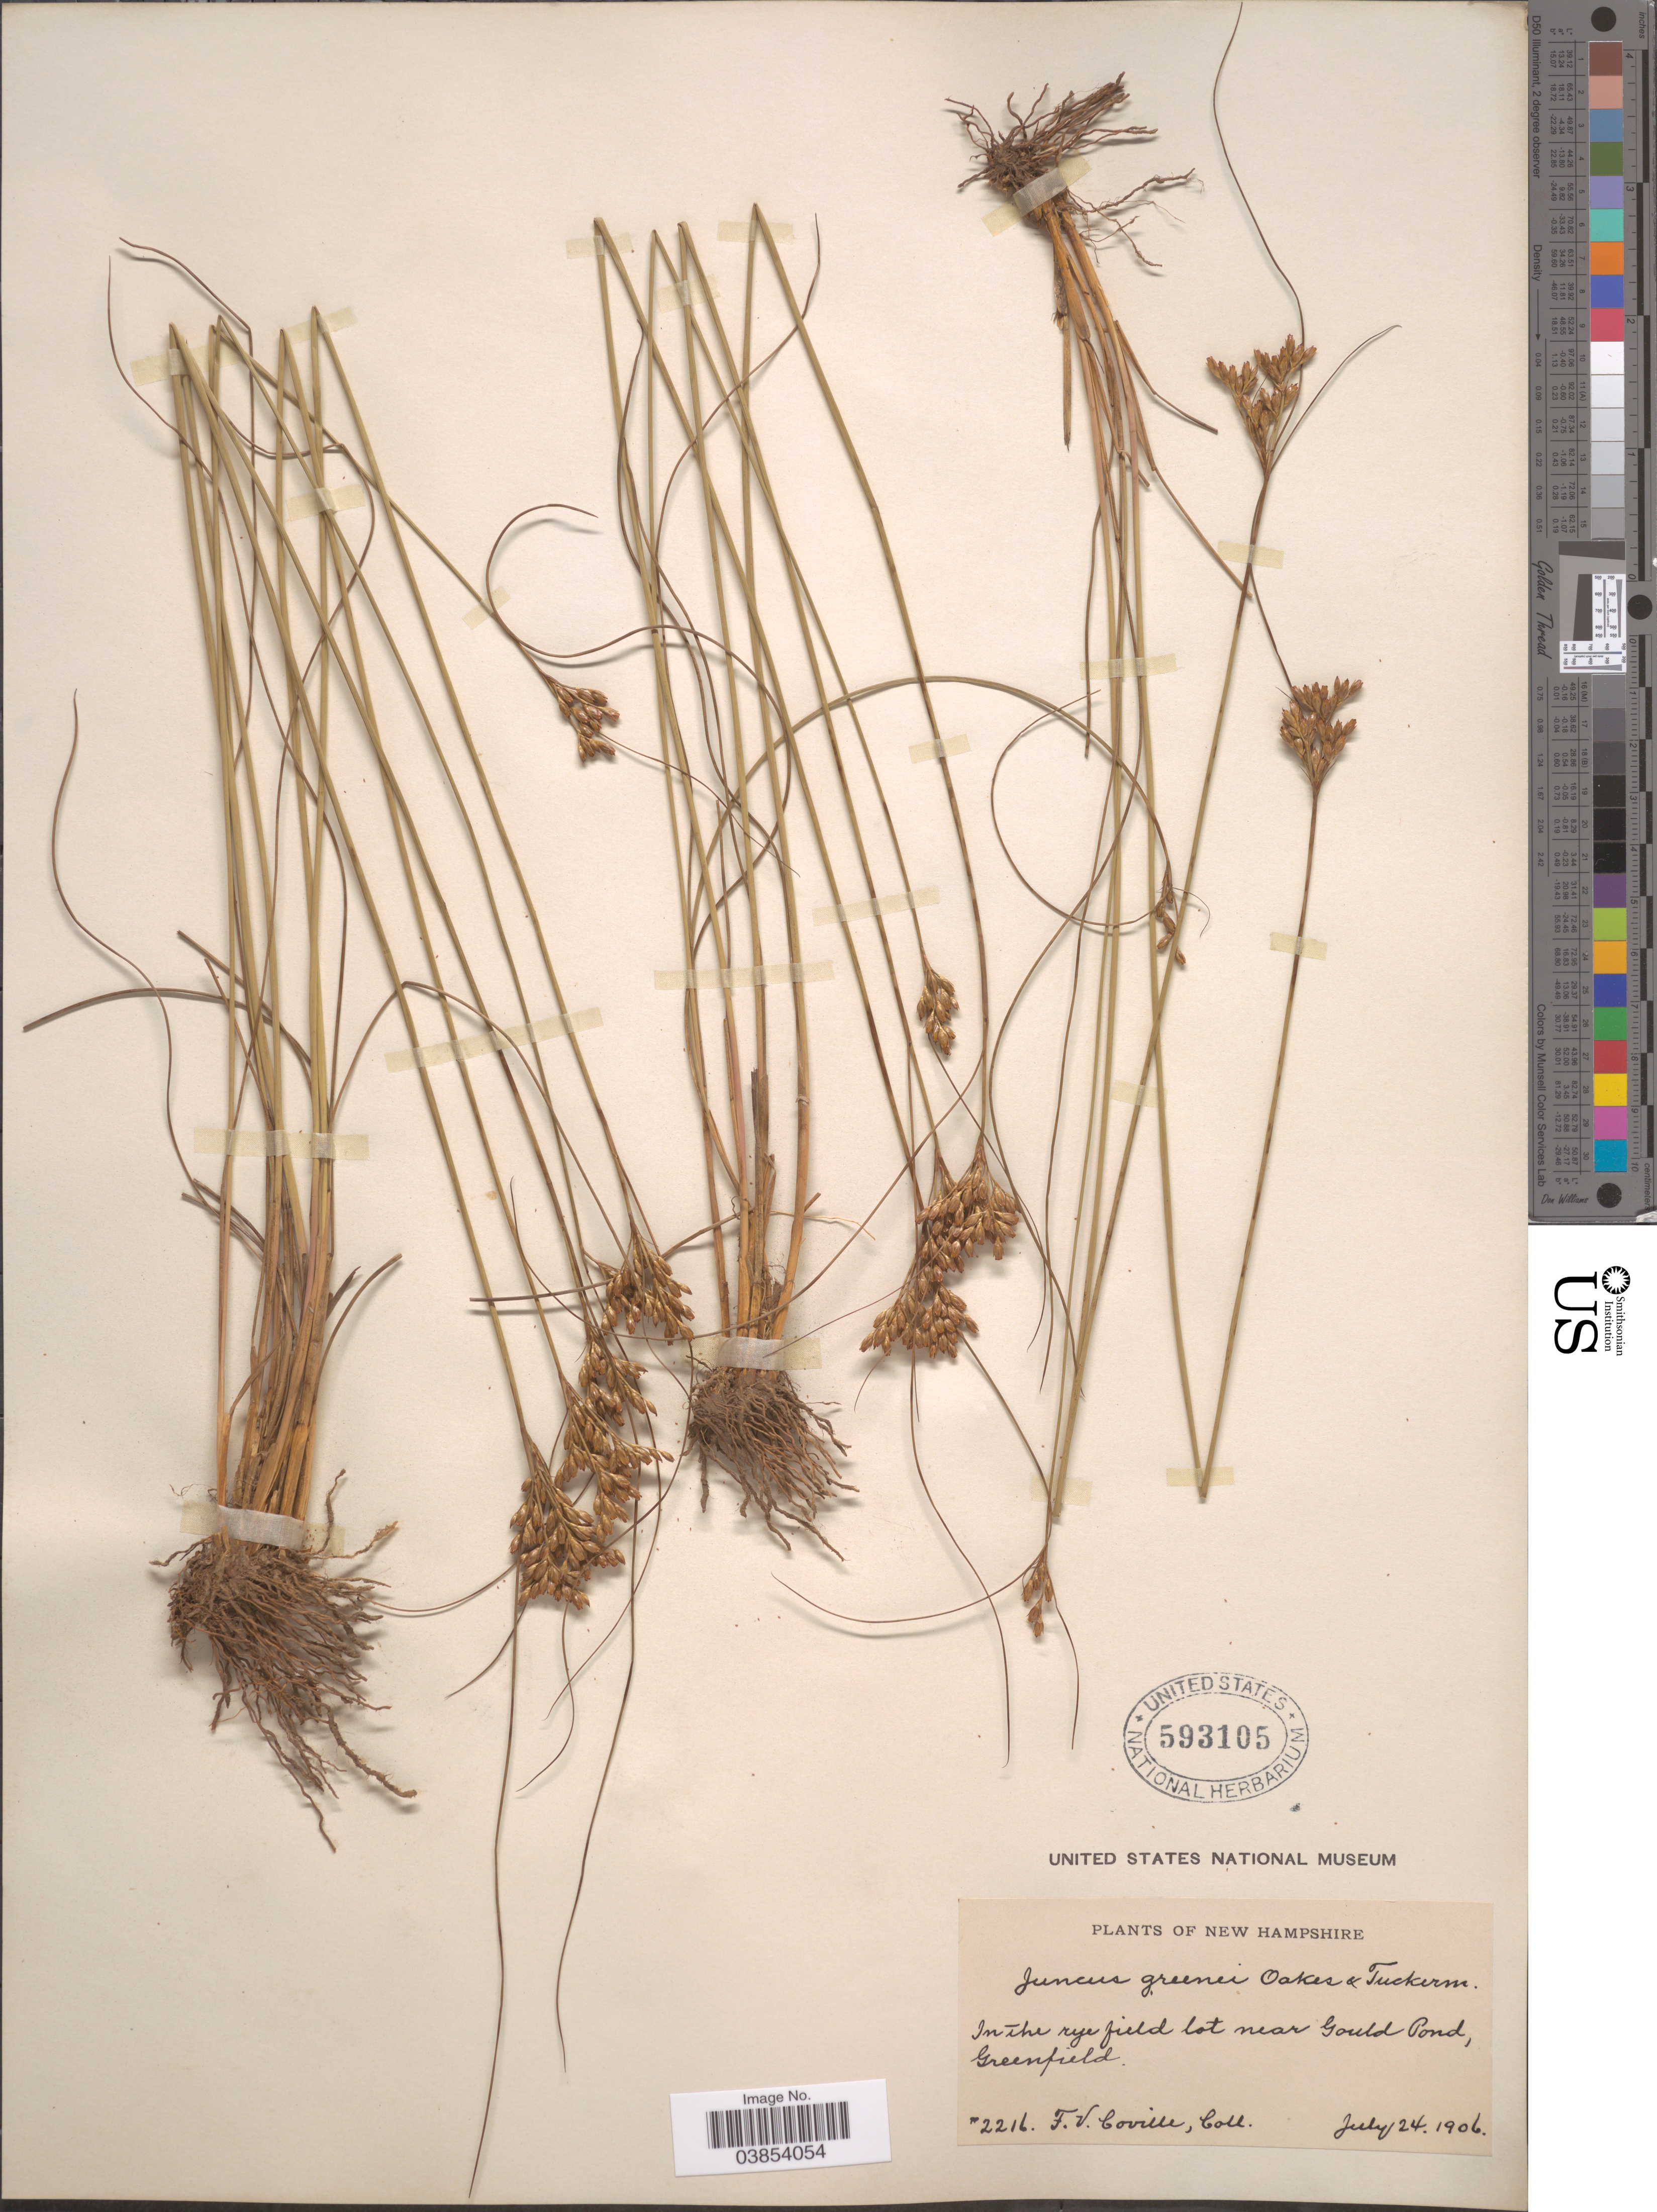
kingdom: Plantae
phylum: Tracheophyta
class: Liliopsida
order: Poales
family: Juncaceae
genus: Juncus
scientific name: Juncus greenei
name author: Oakes & Tuck.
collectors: F. V. Coville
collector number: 2216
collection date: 1906-07-24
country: United States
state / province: New Hampshire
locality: In the rye field lot near Gould Pond, Greenfield.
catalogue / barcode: US 593105